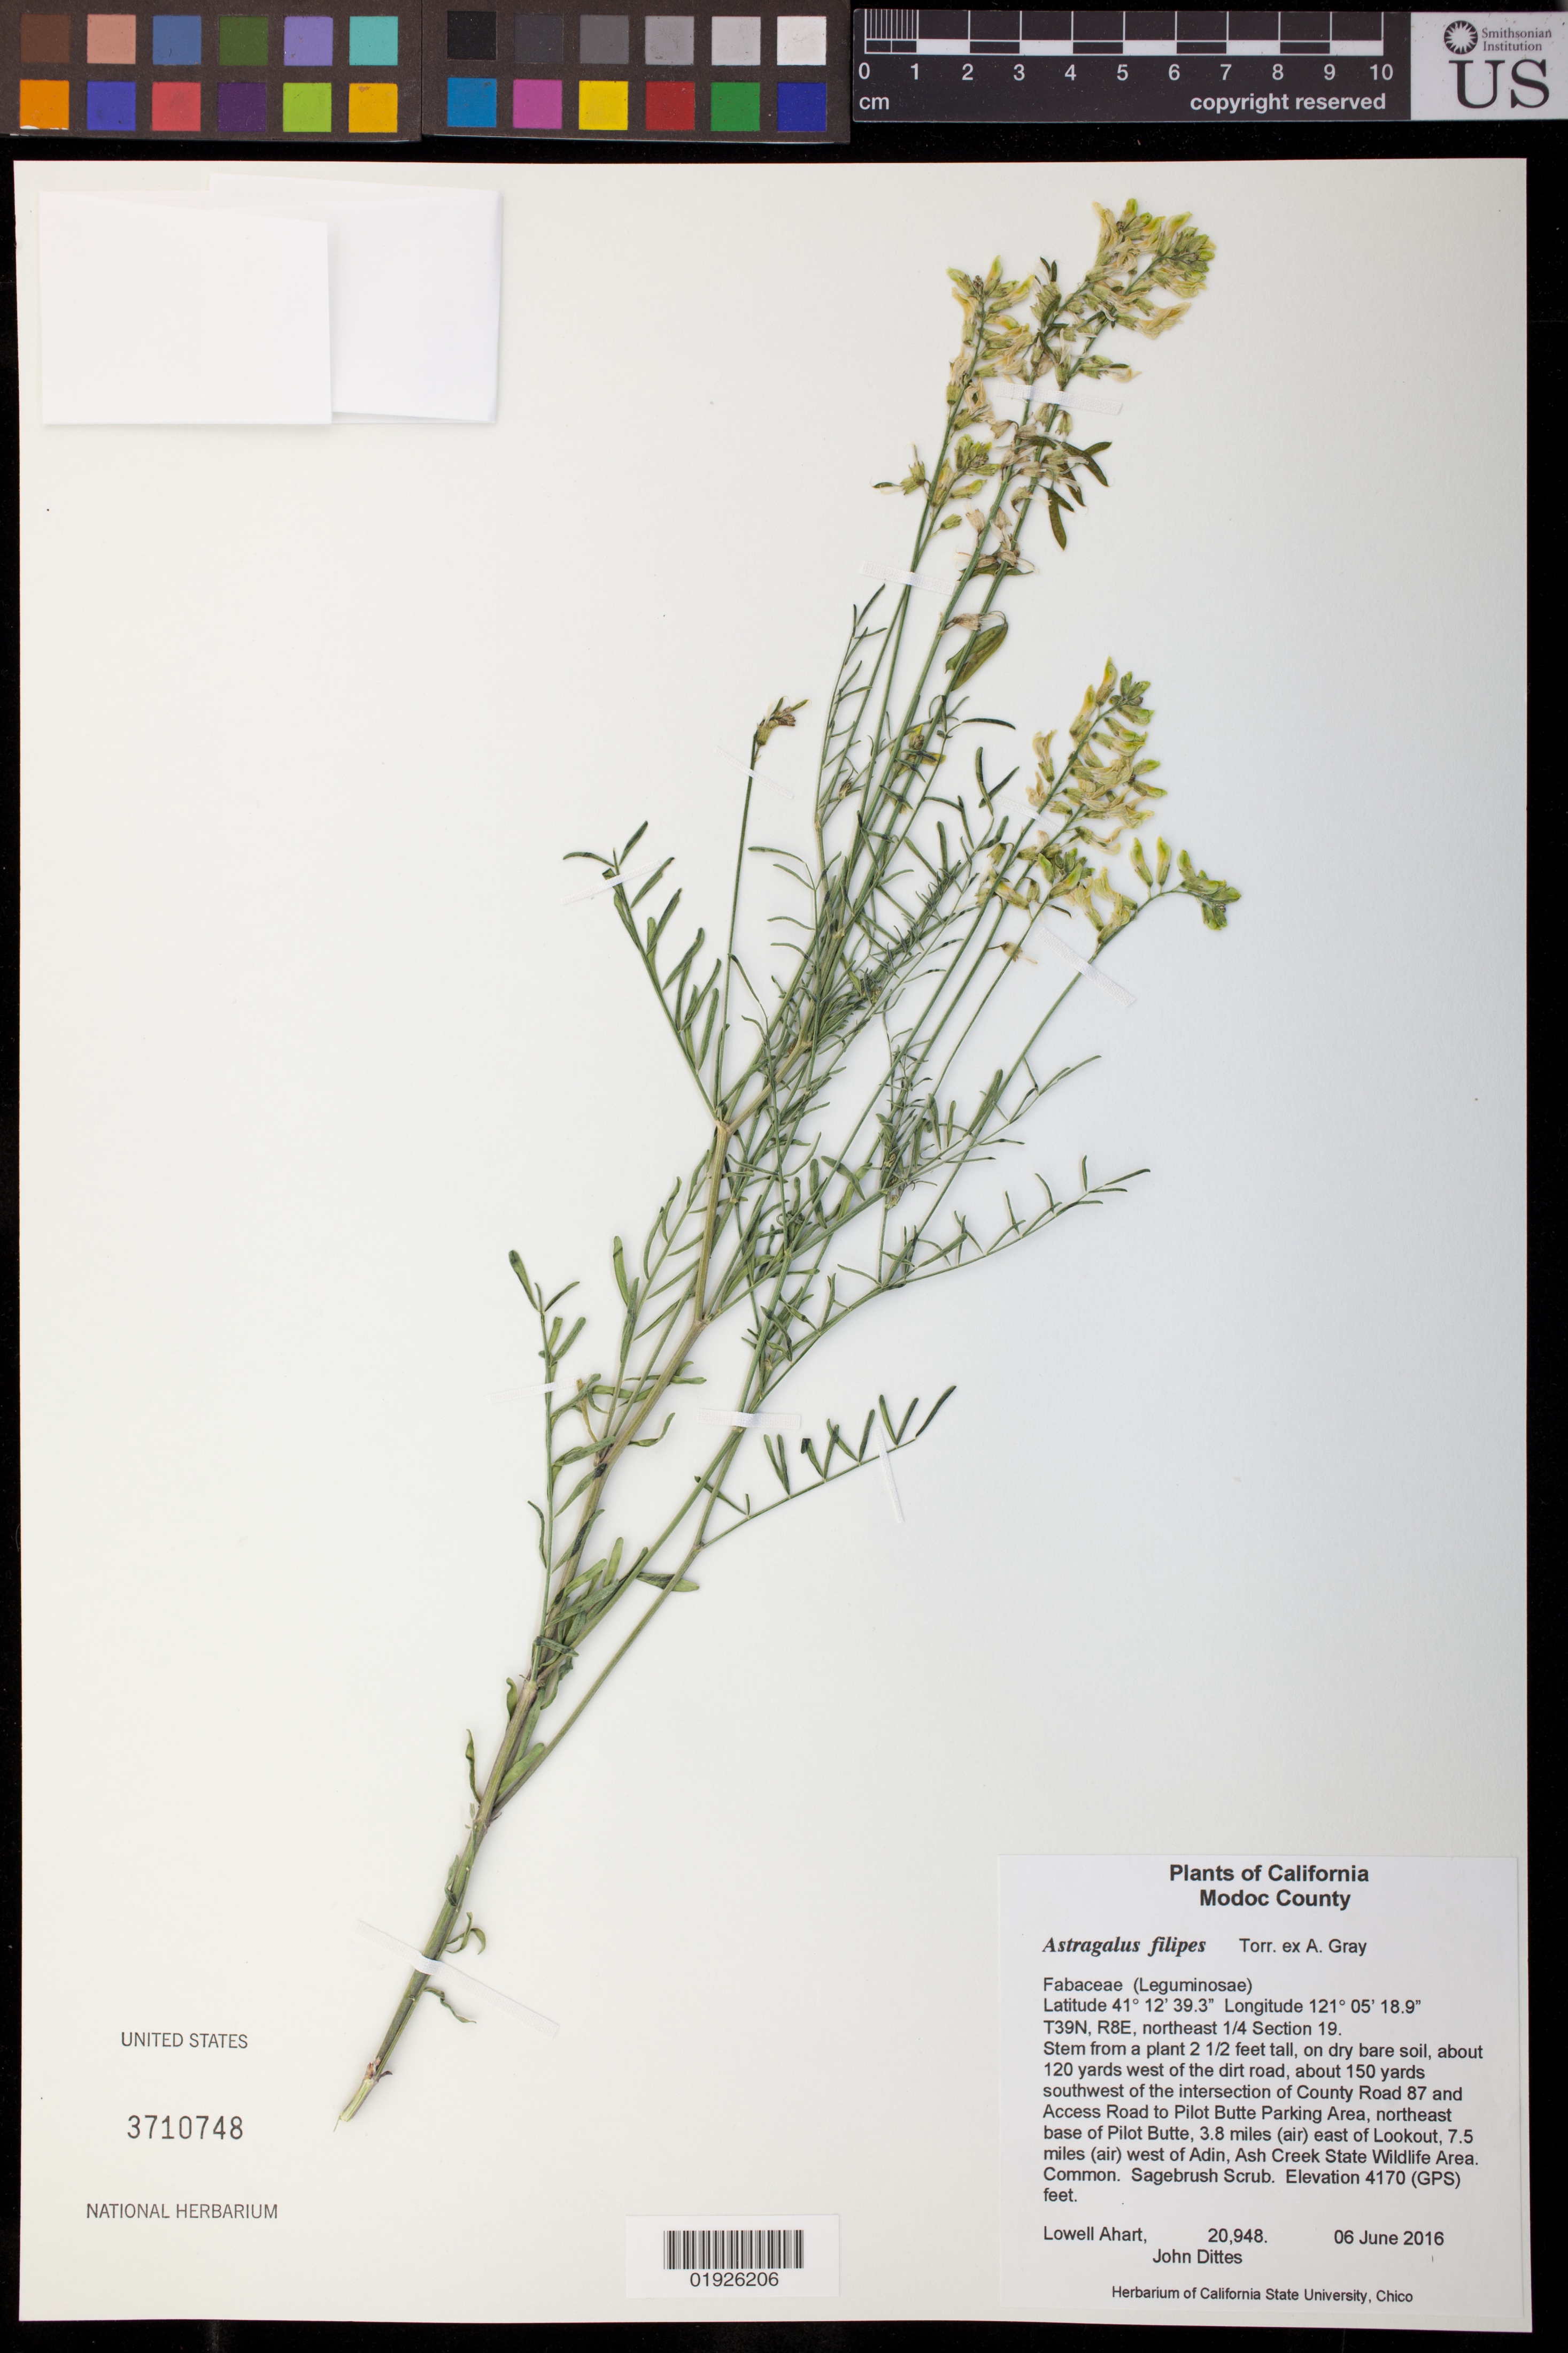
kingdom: Plantae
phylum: Tracheophyta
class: Magnoliopsida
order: Fabales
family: Fabaceae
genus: Astragalus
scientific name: Astragalus filipes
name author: A. Gray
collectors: L. Ahart & J. Dittes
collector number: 20948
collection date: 2016-06-06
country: United States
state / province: California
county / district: Modoc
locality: T39N, R8E, northeast 1/4 section 19. About 120 yards west of dirt road, about 150 yards southwest of the intersection of County Road 87 and access Road to Pilot Butte Parking Area, northeast base of Pilot Butte, 3.8 miles (air) east of Lookout, 7.5 miles (air) west of Adin, Ash Creek State Wildlife Area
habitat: Sagebrush Scrub, on dry bare soil.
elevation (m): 1271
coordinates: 41 12 39.3, 121 05 18.9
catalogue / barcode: US 3710748